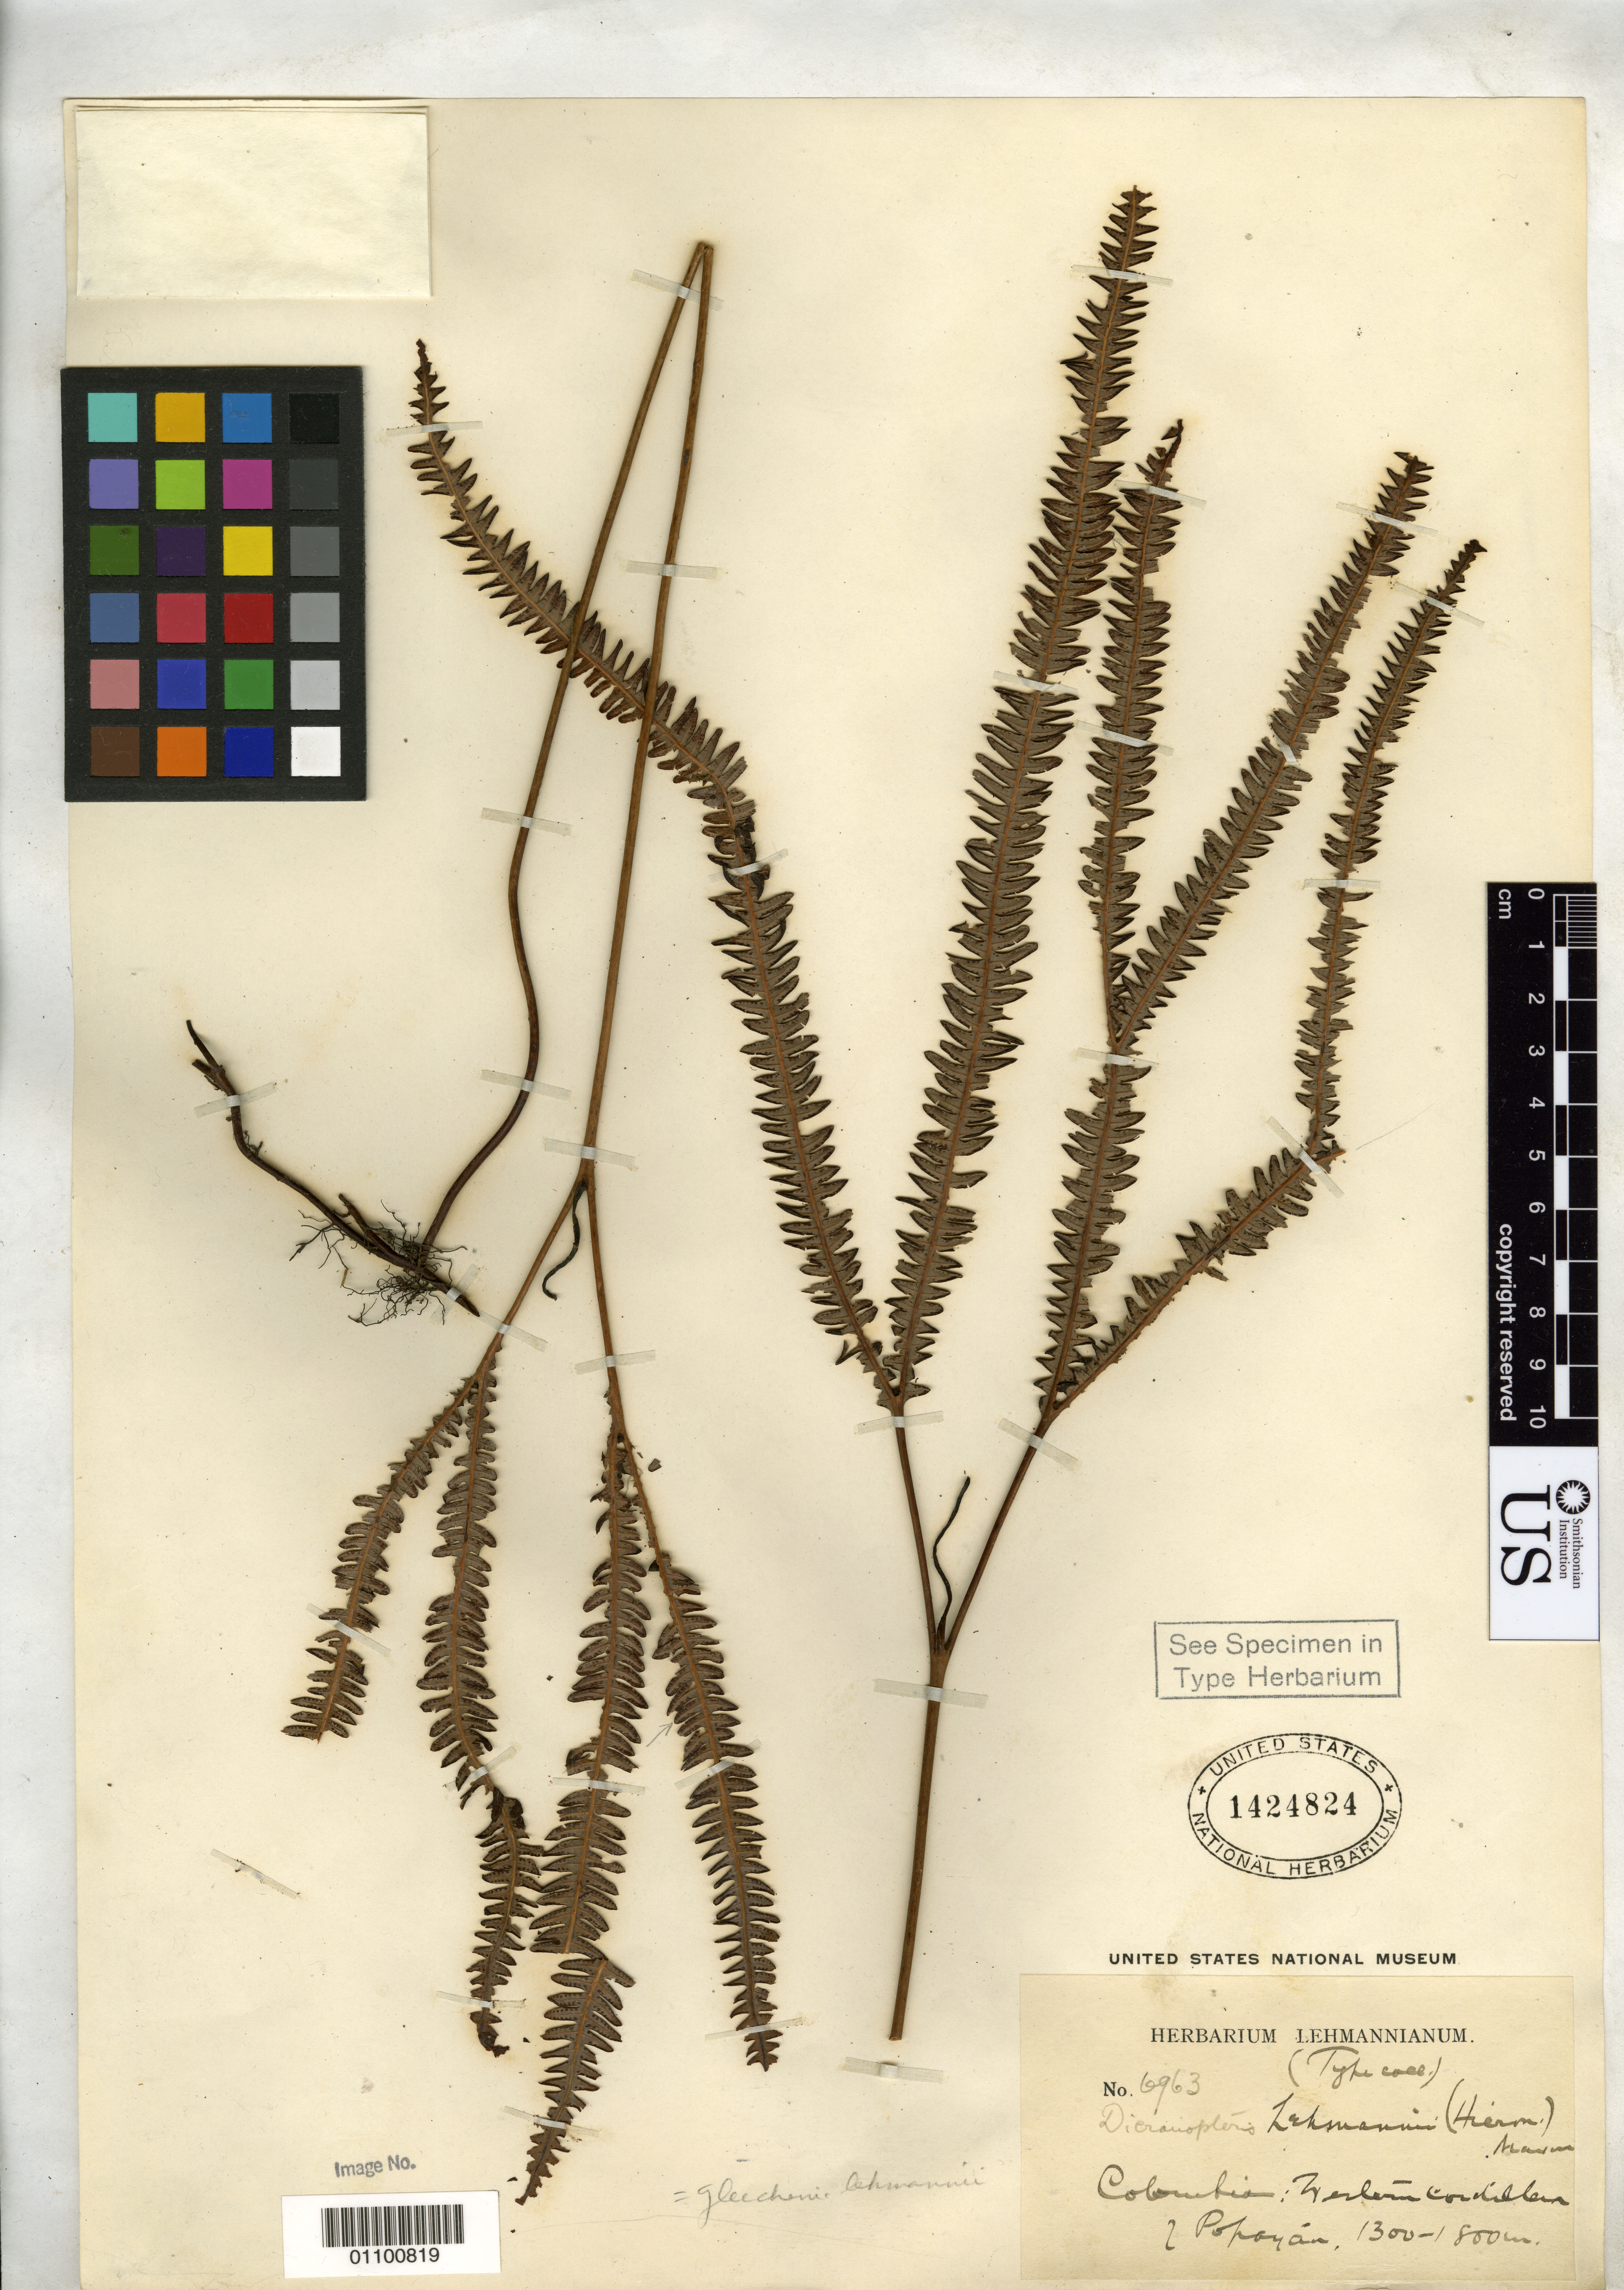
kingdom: Plantae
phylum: Tracheophyta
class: Polypodiopsida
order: Gleicheniales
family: Gleicheniaceae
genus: Gleichenia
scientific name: Gleichenia lehmannii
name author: Hieron.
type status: Isotype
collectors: F. C. Lehmann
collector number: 6963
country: Colombia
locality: Popayan.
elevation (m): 1300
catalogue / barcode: US 1424824